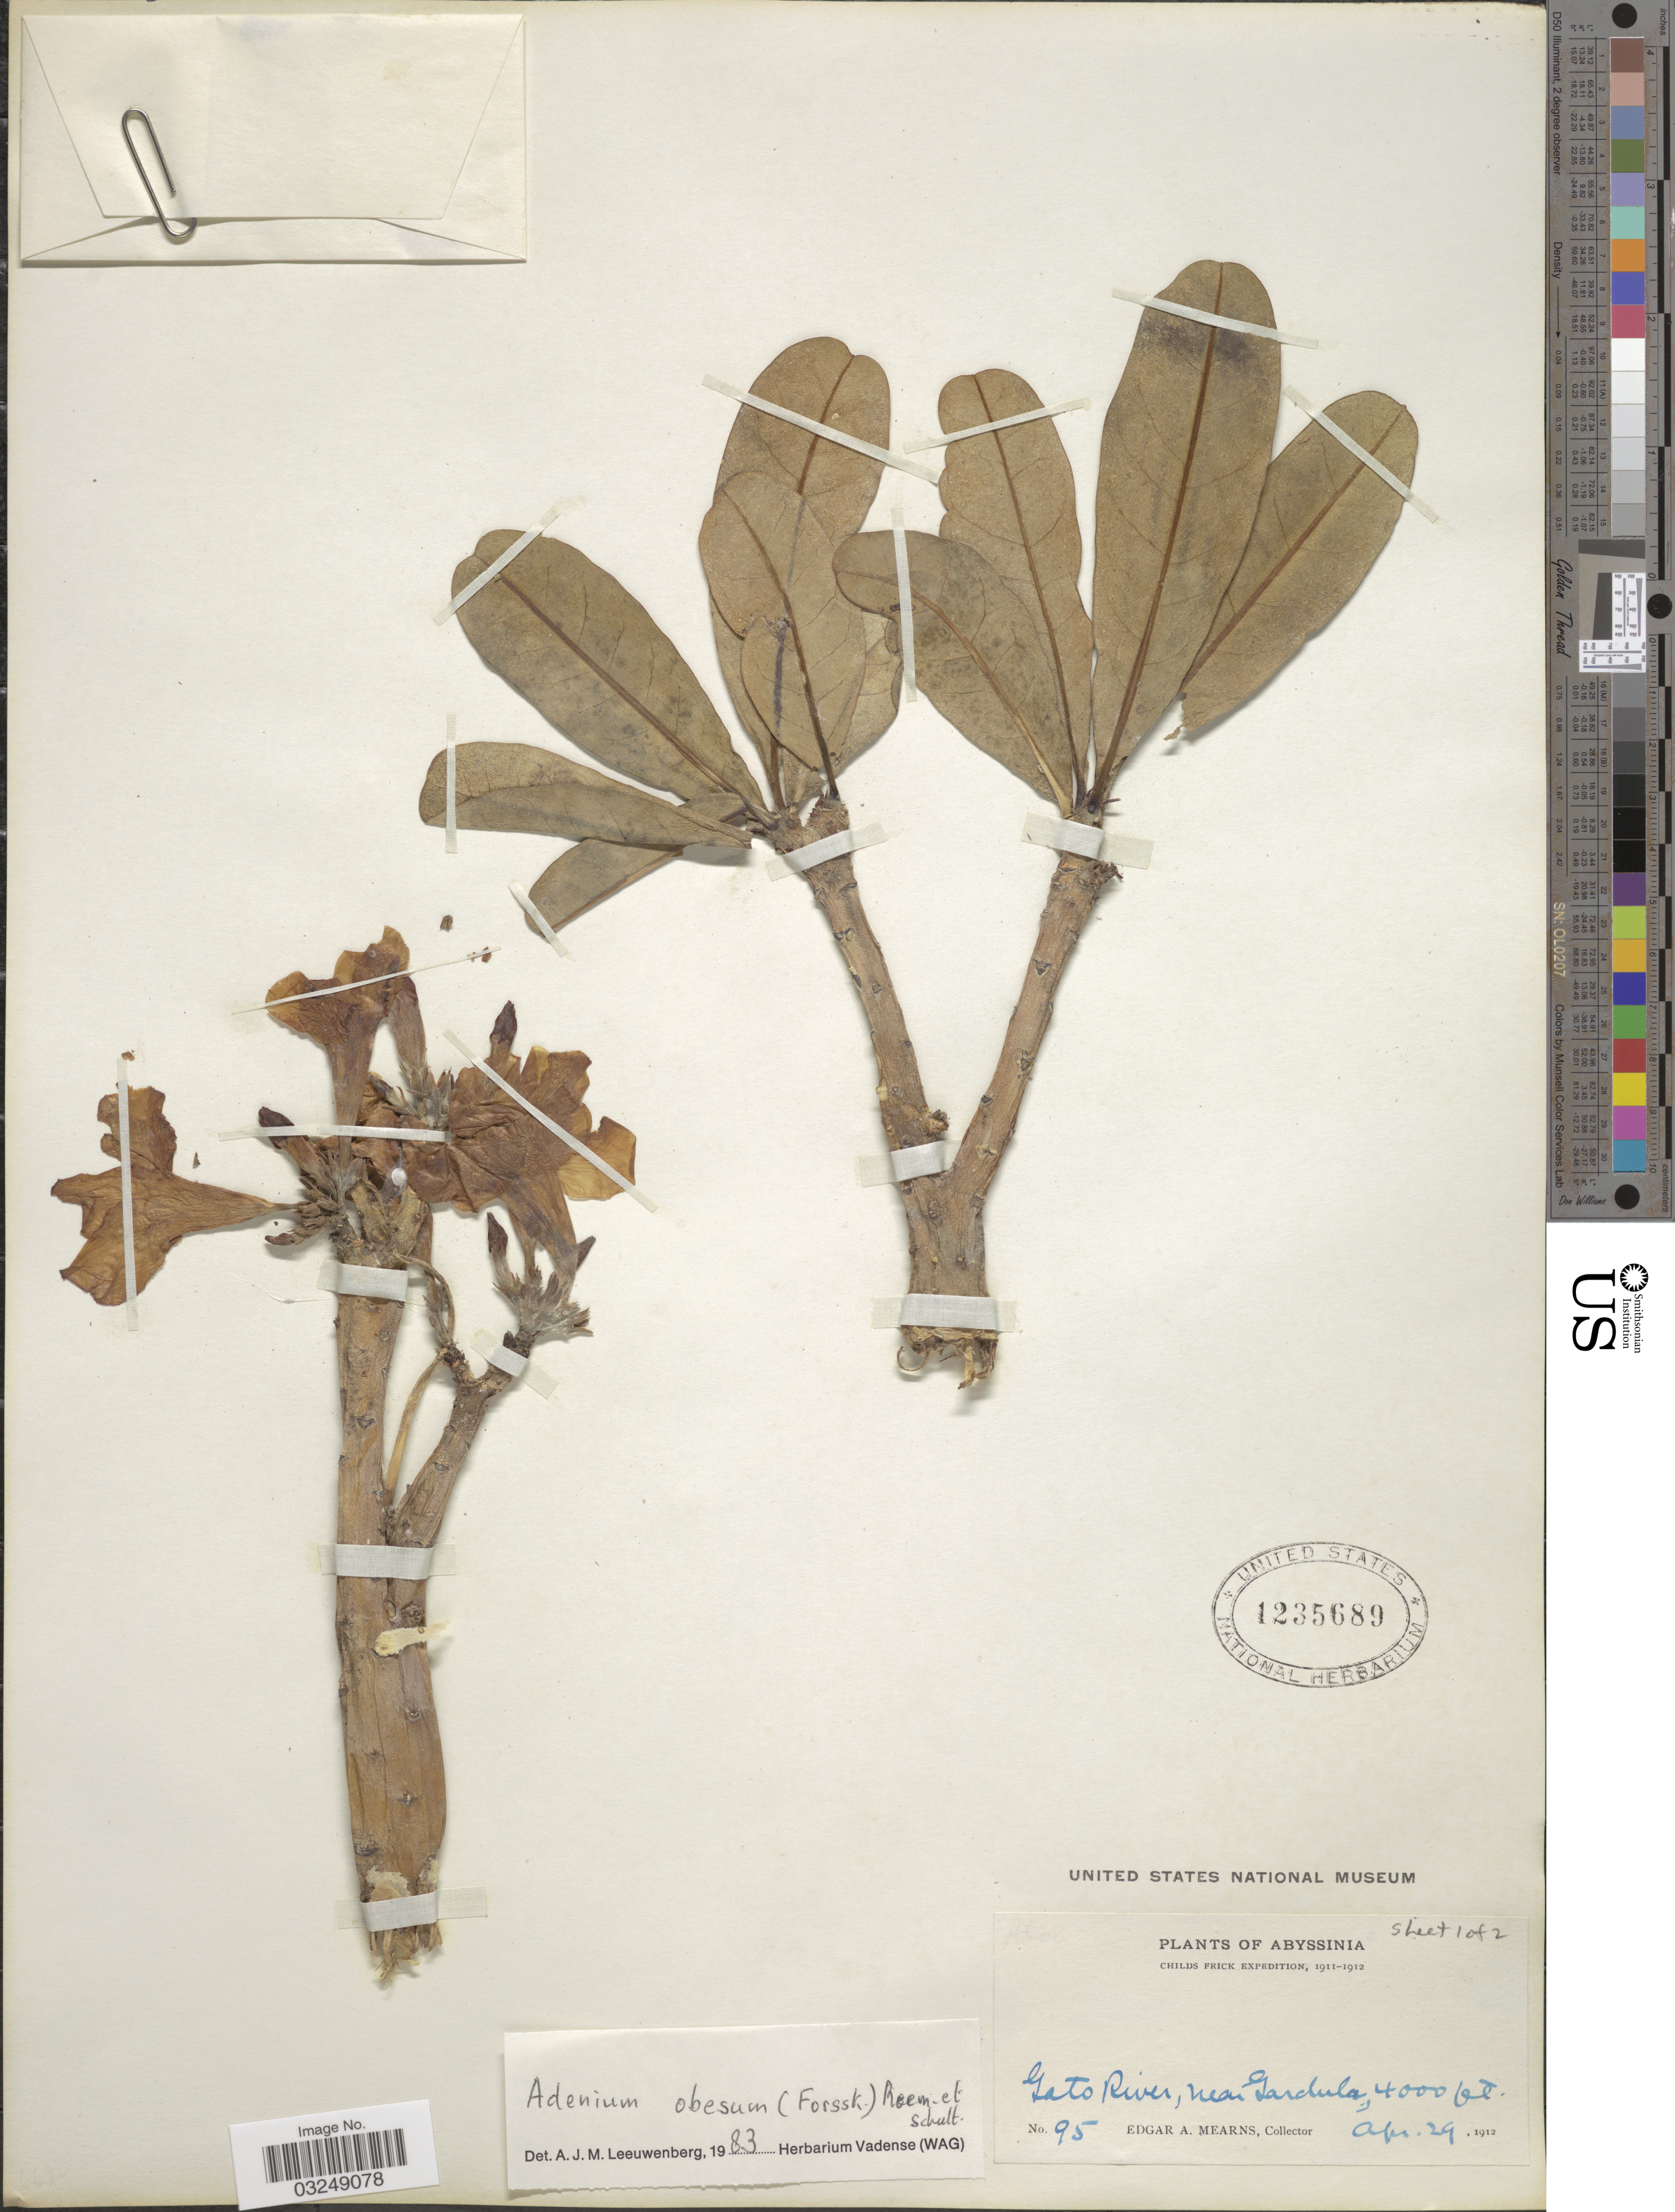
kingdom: Plantae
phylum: Tracheophyta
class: Magnoliopsida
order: Gentianales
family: Apocynaceae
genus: Adenium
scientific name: Adenium obesum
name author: (Forssk.) Roem. & Schult.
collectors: E. A. Mearns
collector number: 95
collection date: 1912-04-29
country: Eritrea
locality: Abyssinia. Gato River, near Gardula.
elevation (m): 1219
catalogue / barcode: US 1235689